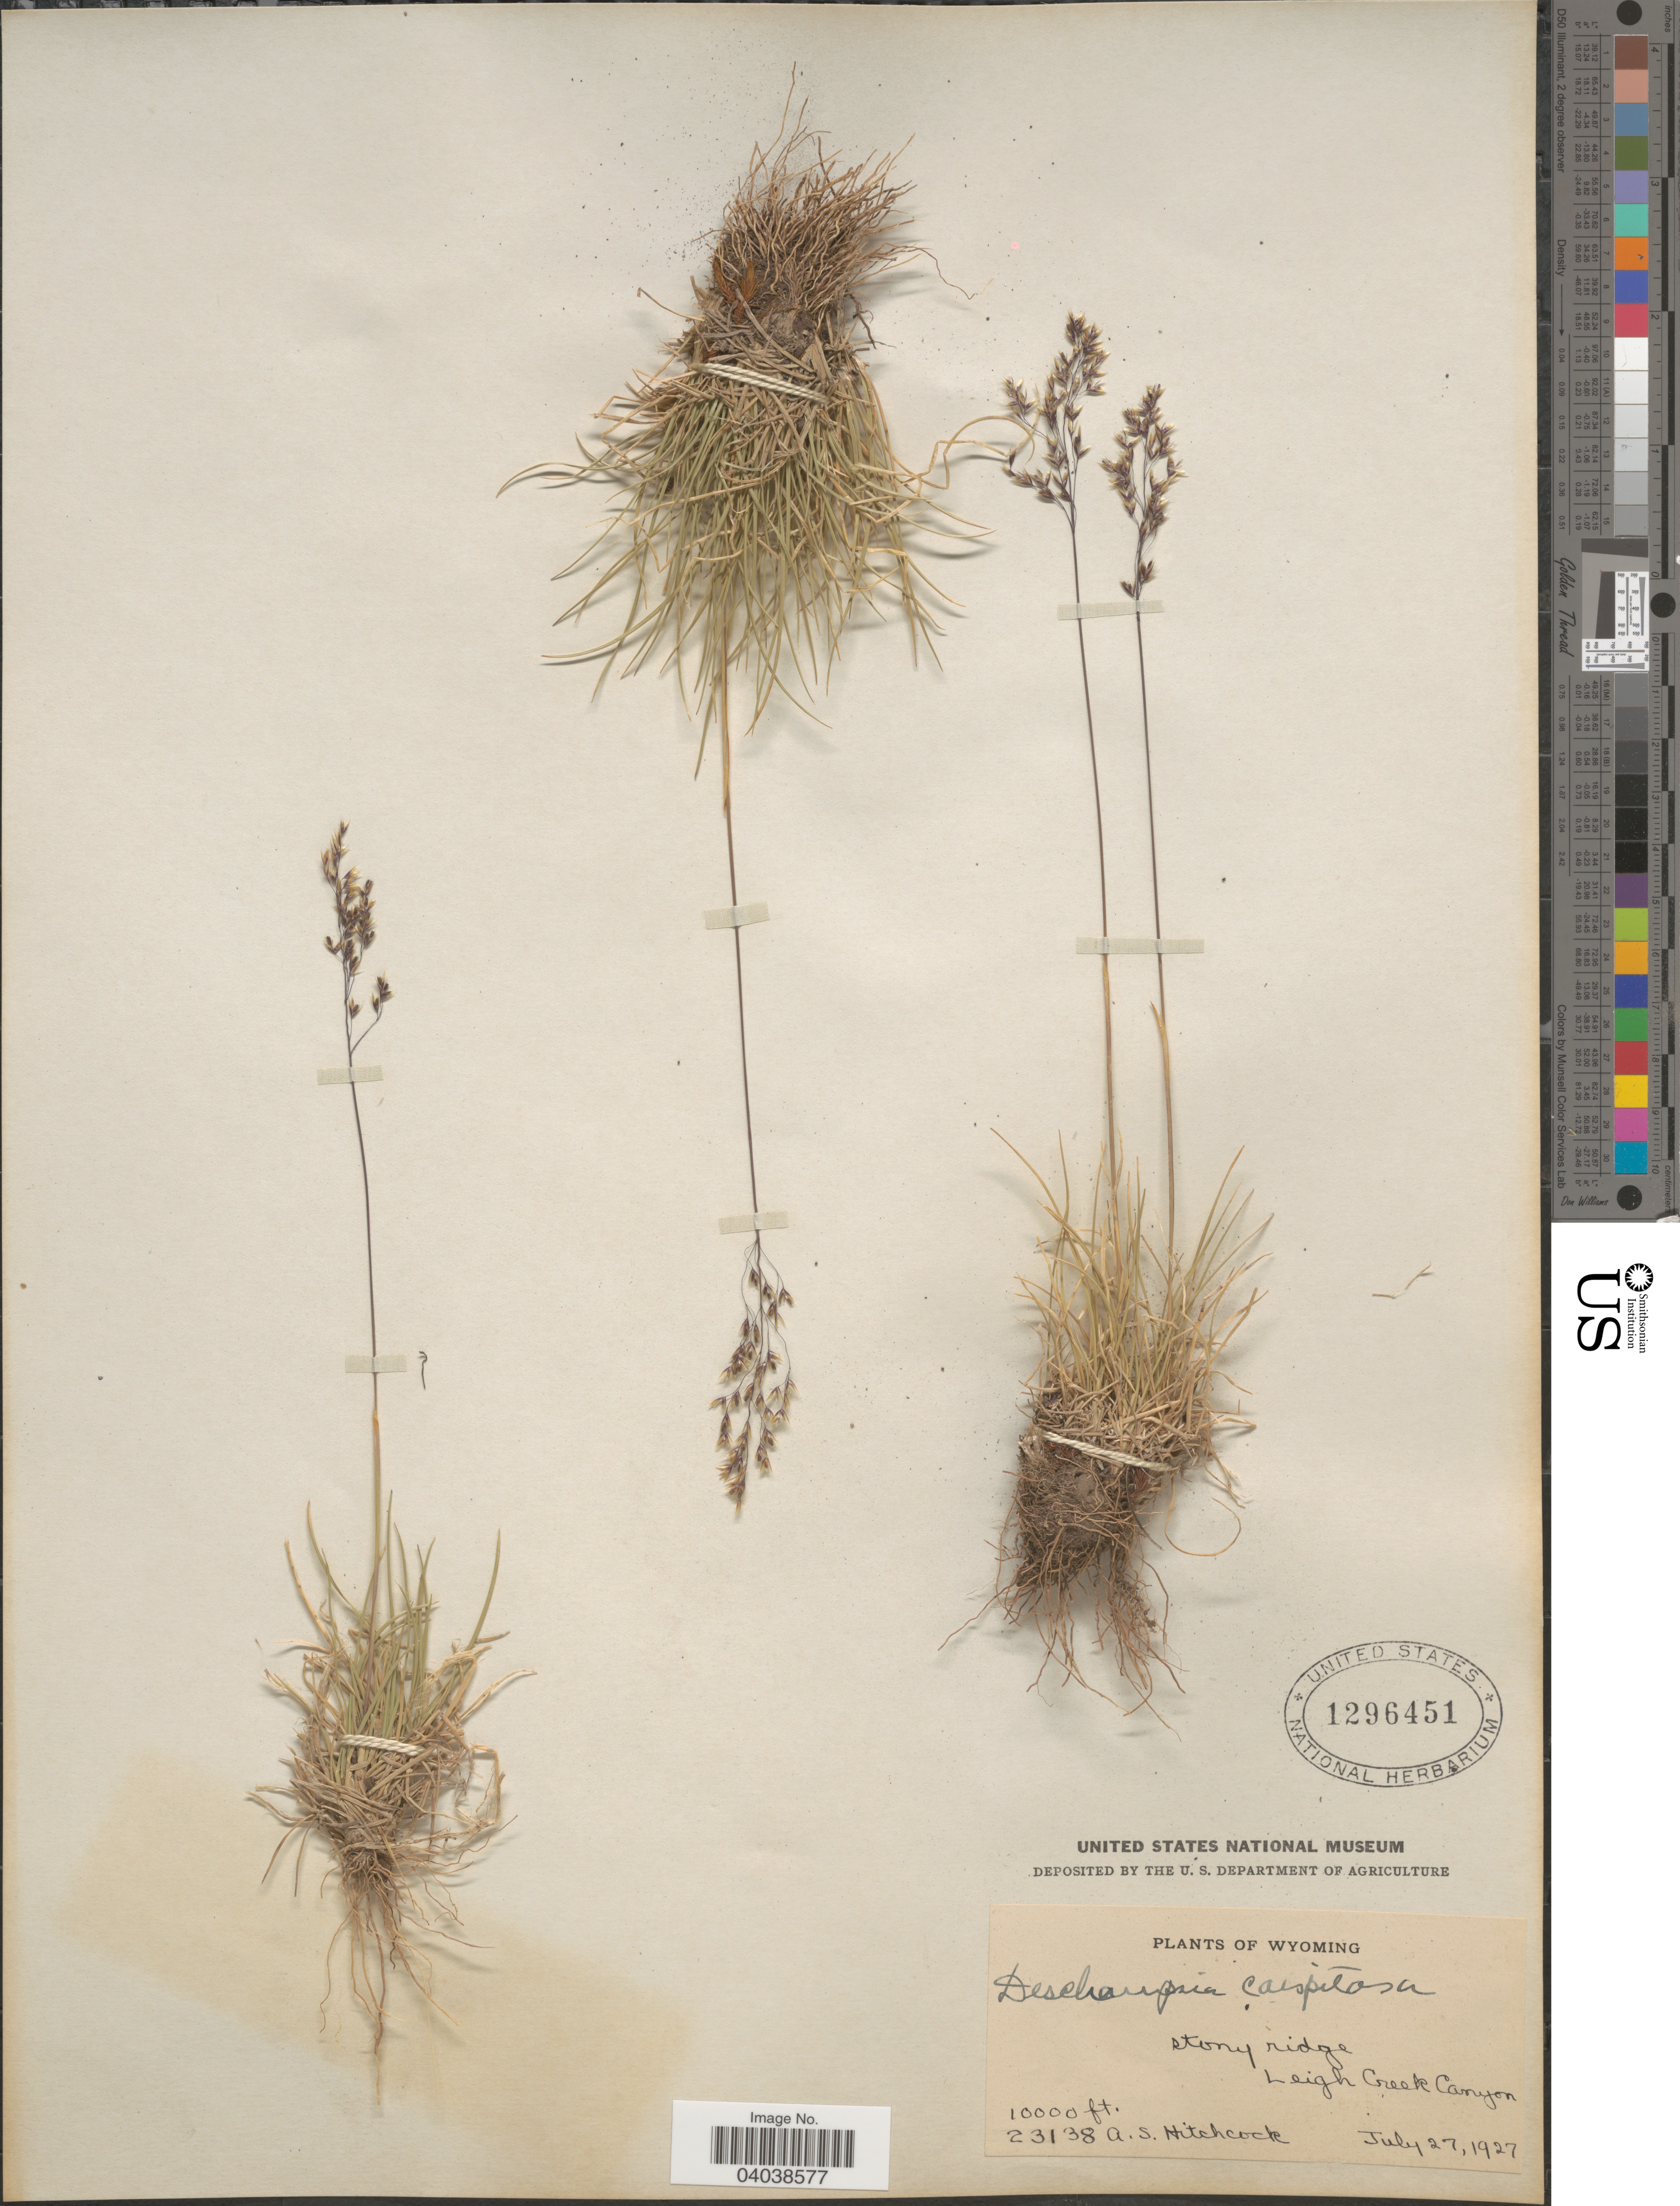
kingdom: Plantae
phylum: Tracheophyta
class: Liliopsida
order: Poales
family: Poaceae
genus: Deschampsia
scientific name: Deschampsia cespitosa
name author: (L.) P. Beauv.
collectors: A. S. Hitchcock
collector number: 23138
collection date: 1927-07-27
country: United States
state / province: Wyoming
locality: Stony ridge. Leigh Creek Canyon.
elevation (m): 3048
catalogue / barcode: US 1296451